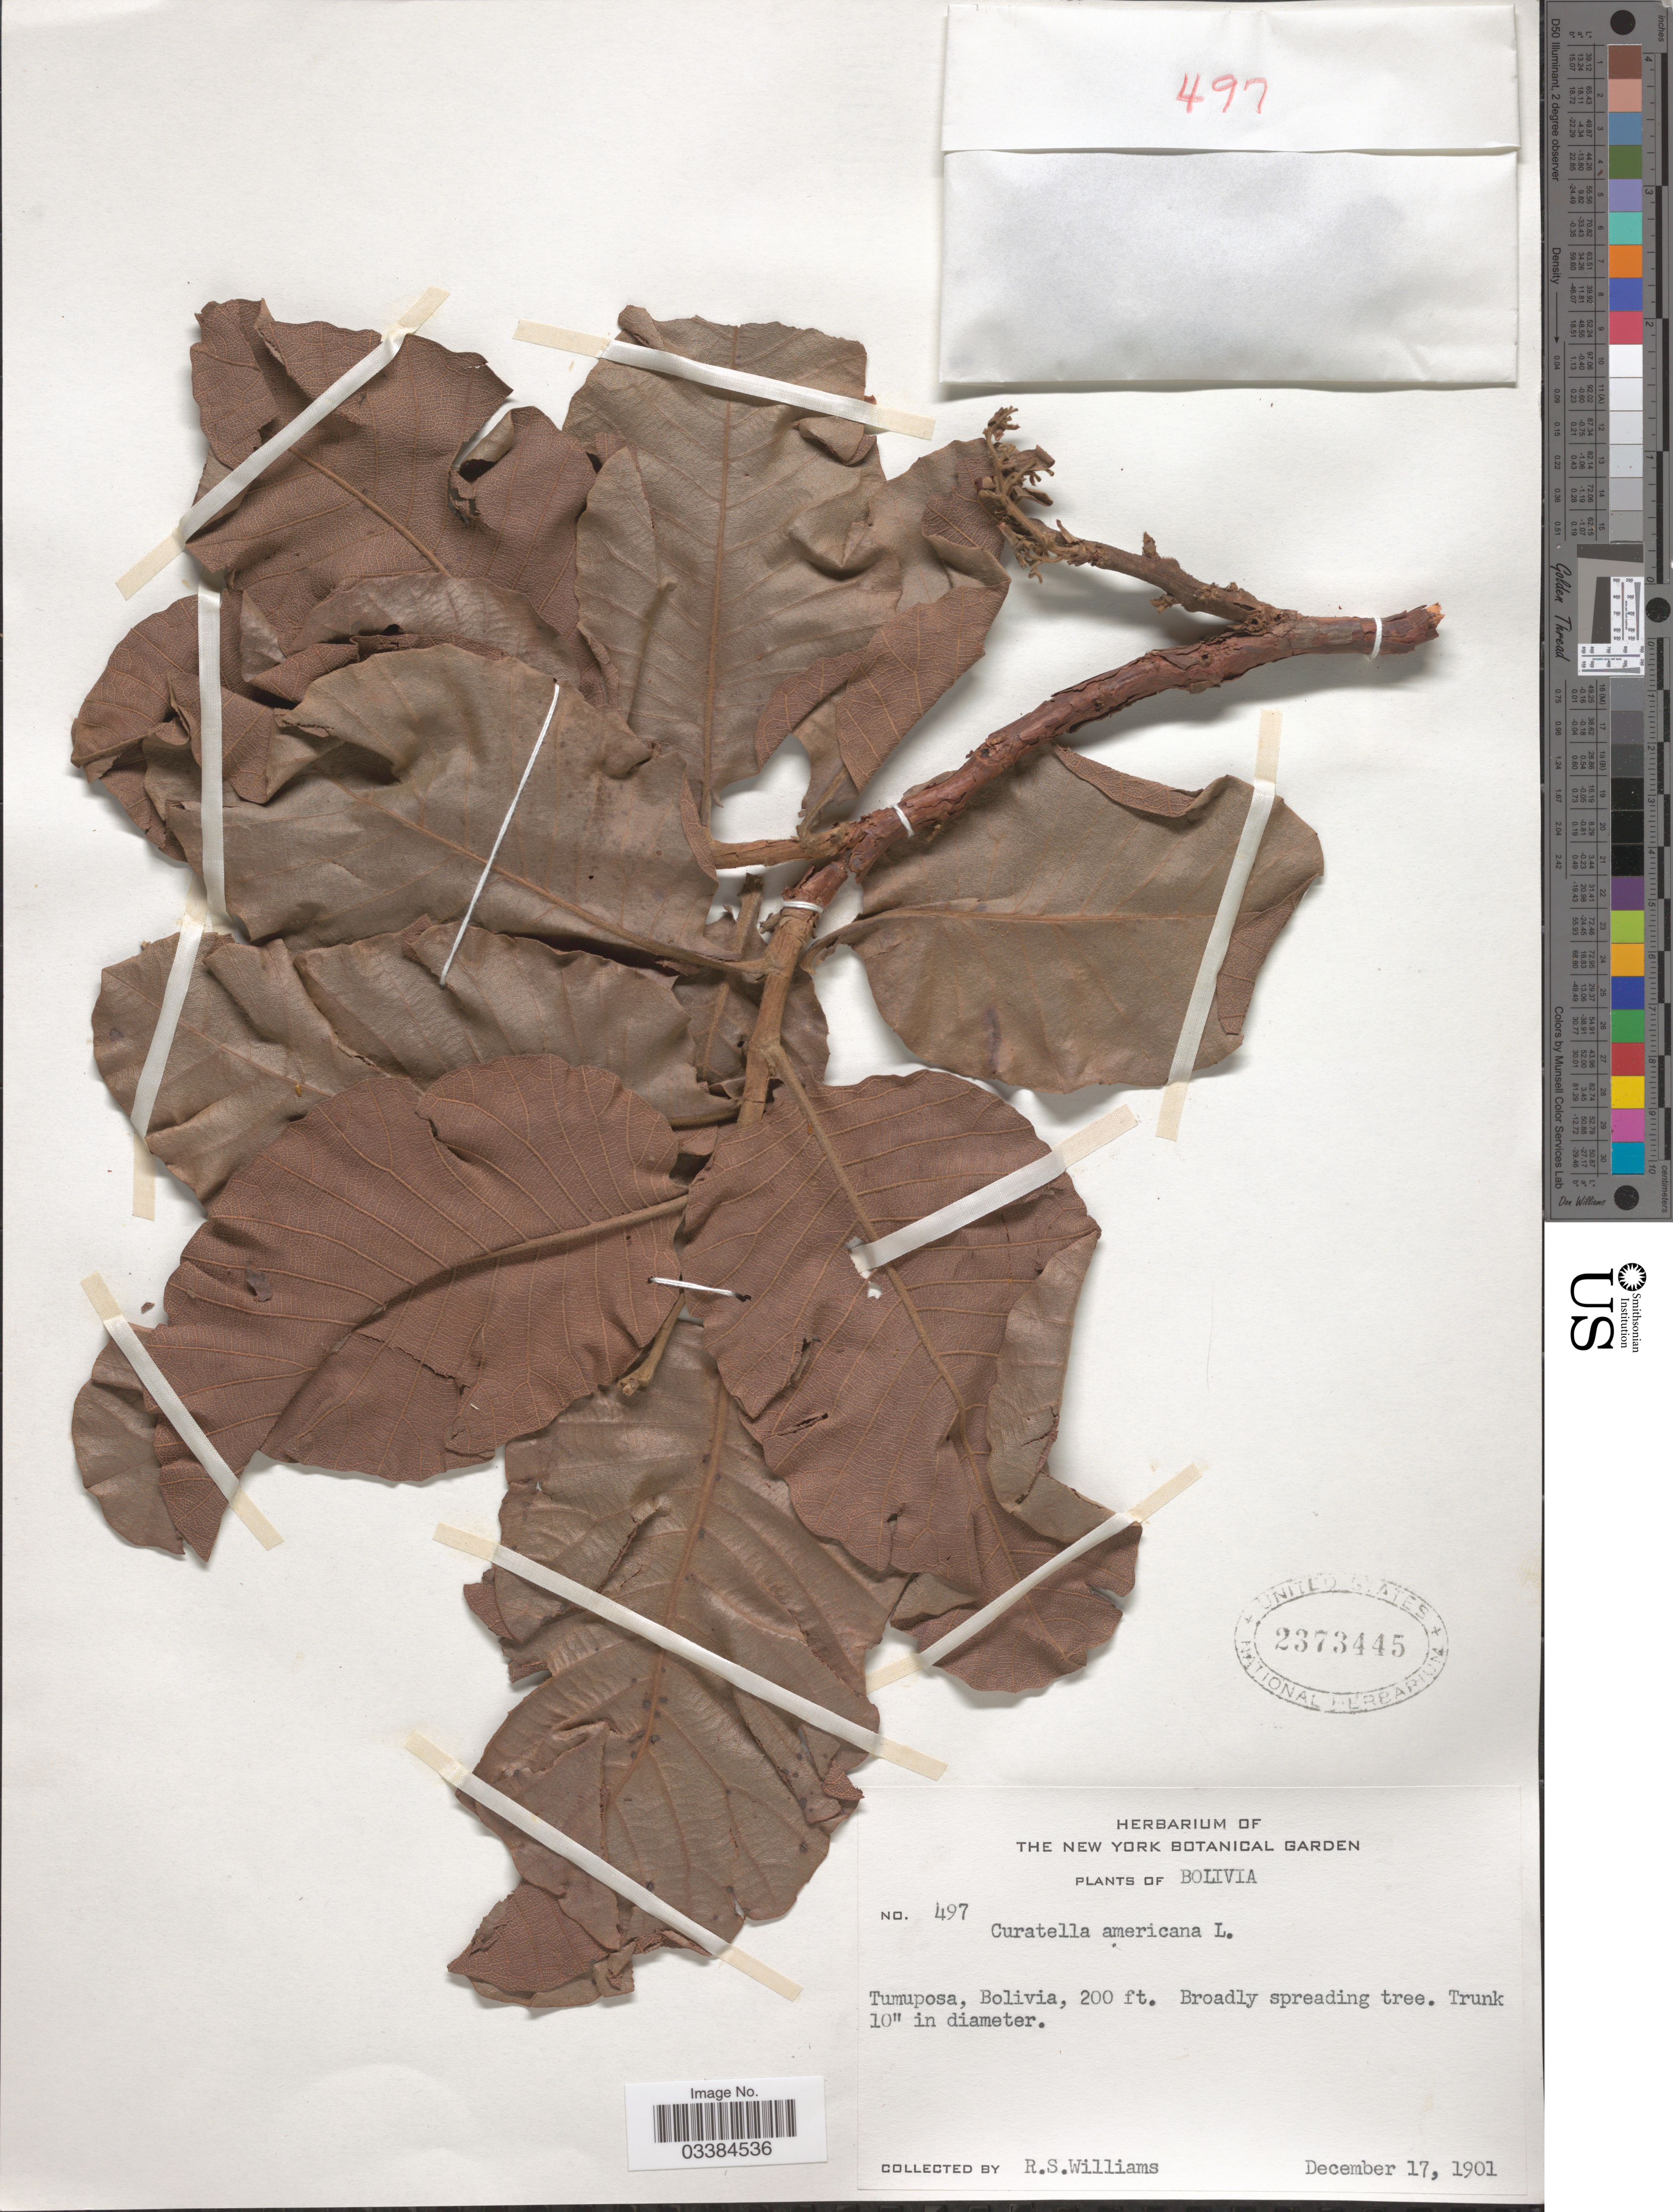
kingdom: Plantae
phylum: Tracheophyta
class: Magnoliopsida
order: Dilleniales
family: Dilleniaceae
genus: Curatella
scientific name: Curatella americana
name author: L.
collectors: R. S. Williams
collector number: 497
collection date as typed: Dec. 17, 1901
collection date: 1901-12-17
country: Bolivia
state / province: La Paz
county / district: Iturralde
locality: Tumupasa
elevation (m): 61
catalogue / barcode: US 2373445